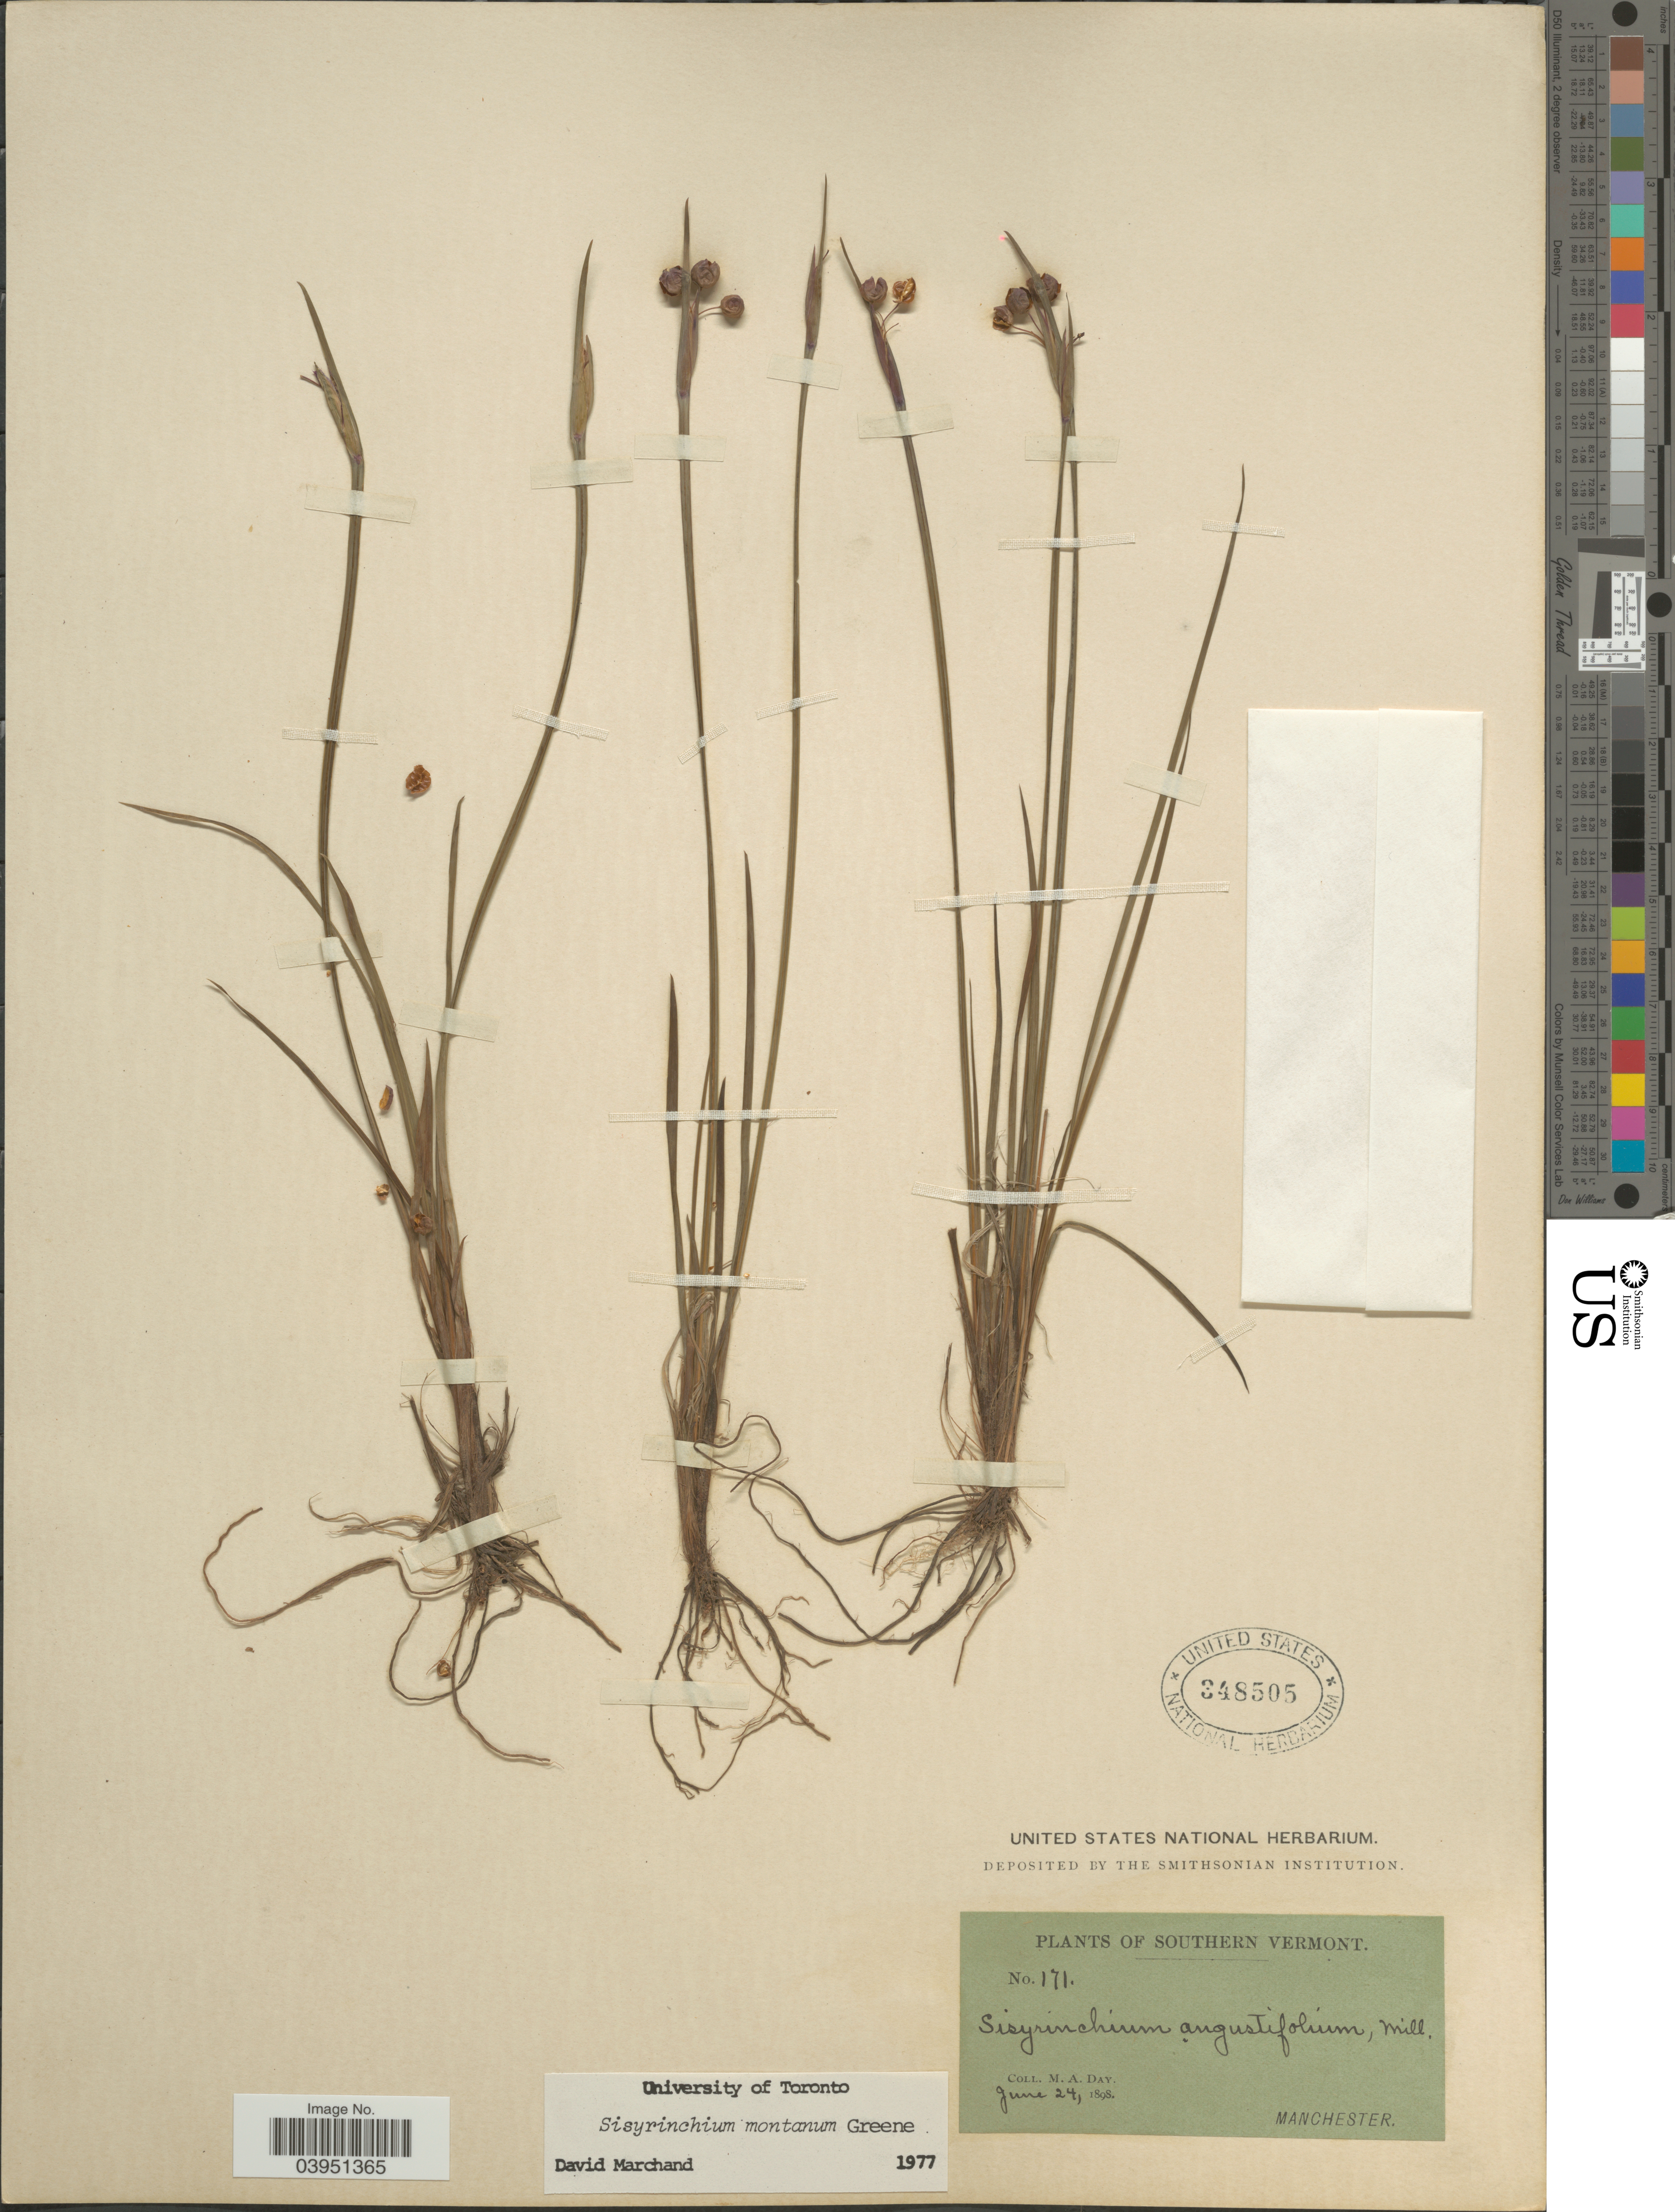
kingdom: Plantae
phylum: Tracheophyta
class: Liliopsida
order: Asparagales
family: Iridaceae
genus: Sisyrinchium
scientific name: Sisyrinchium montanum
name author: Greene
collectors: M. Day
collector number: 171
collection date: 1898-06-24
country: United States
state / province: Vermont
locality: Southern Vermont. Manchester.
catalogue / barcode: US 348505